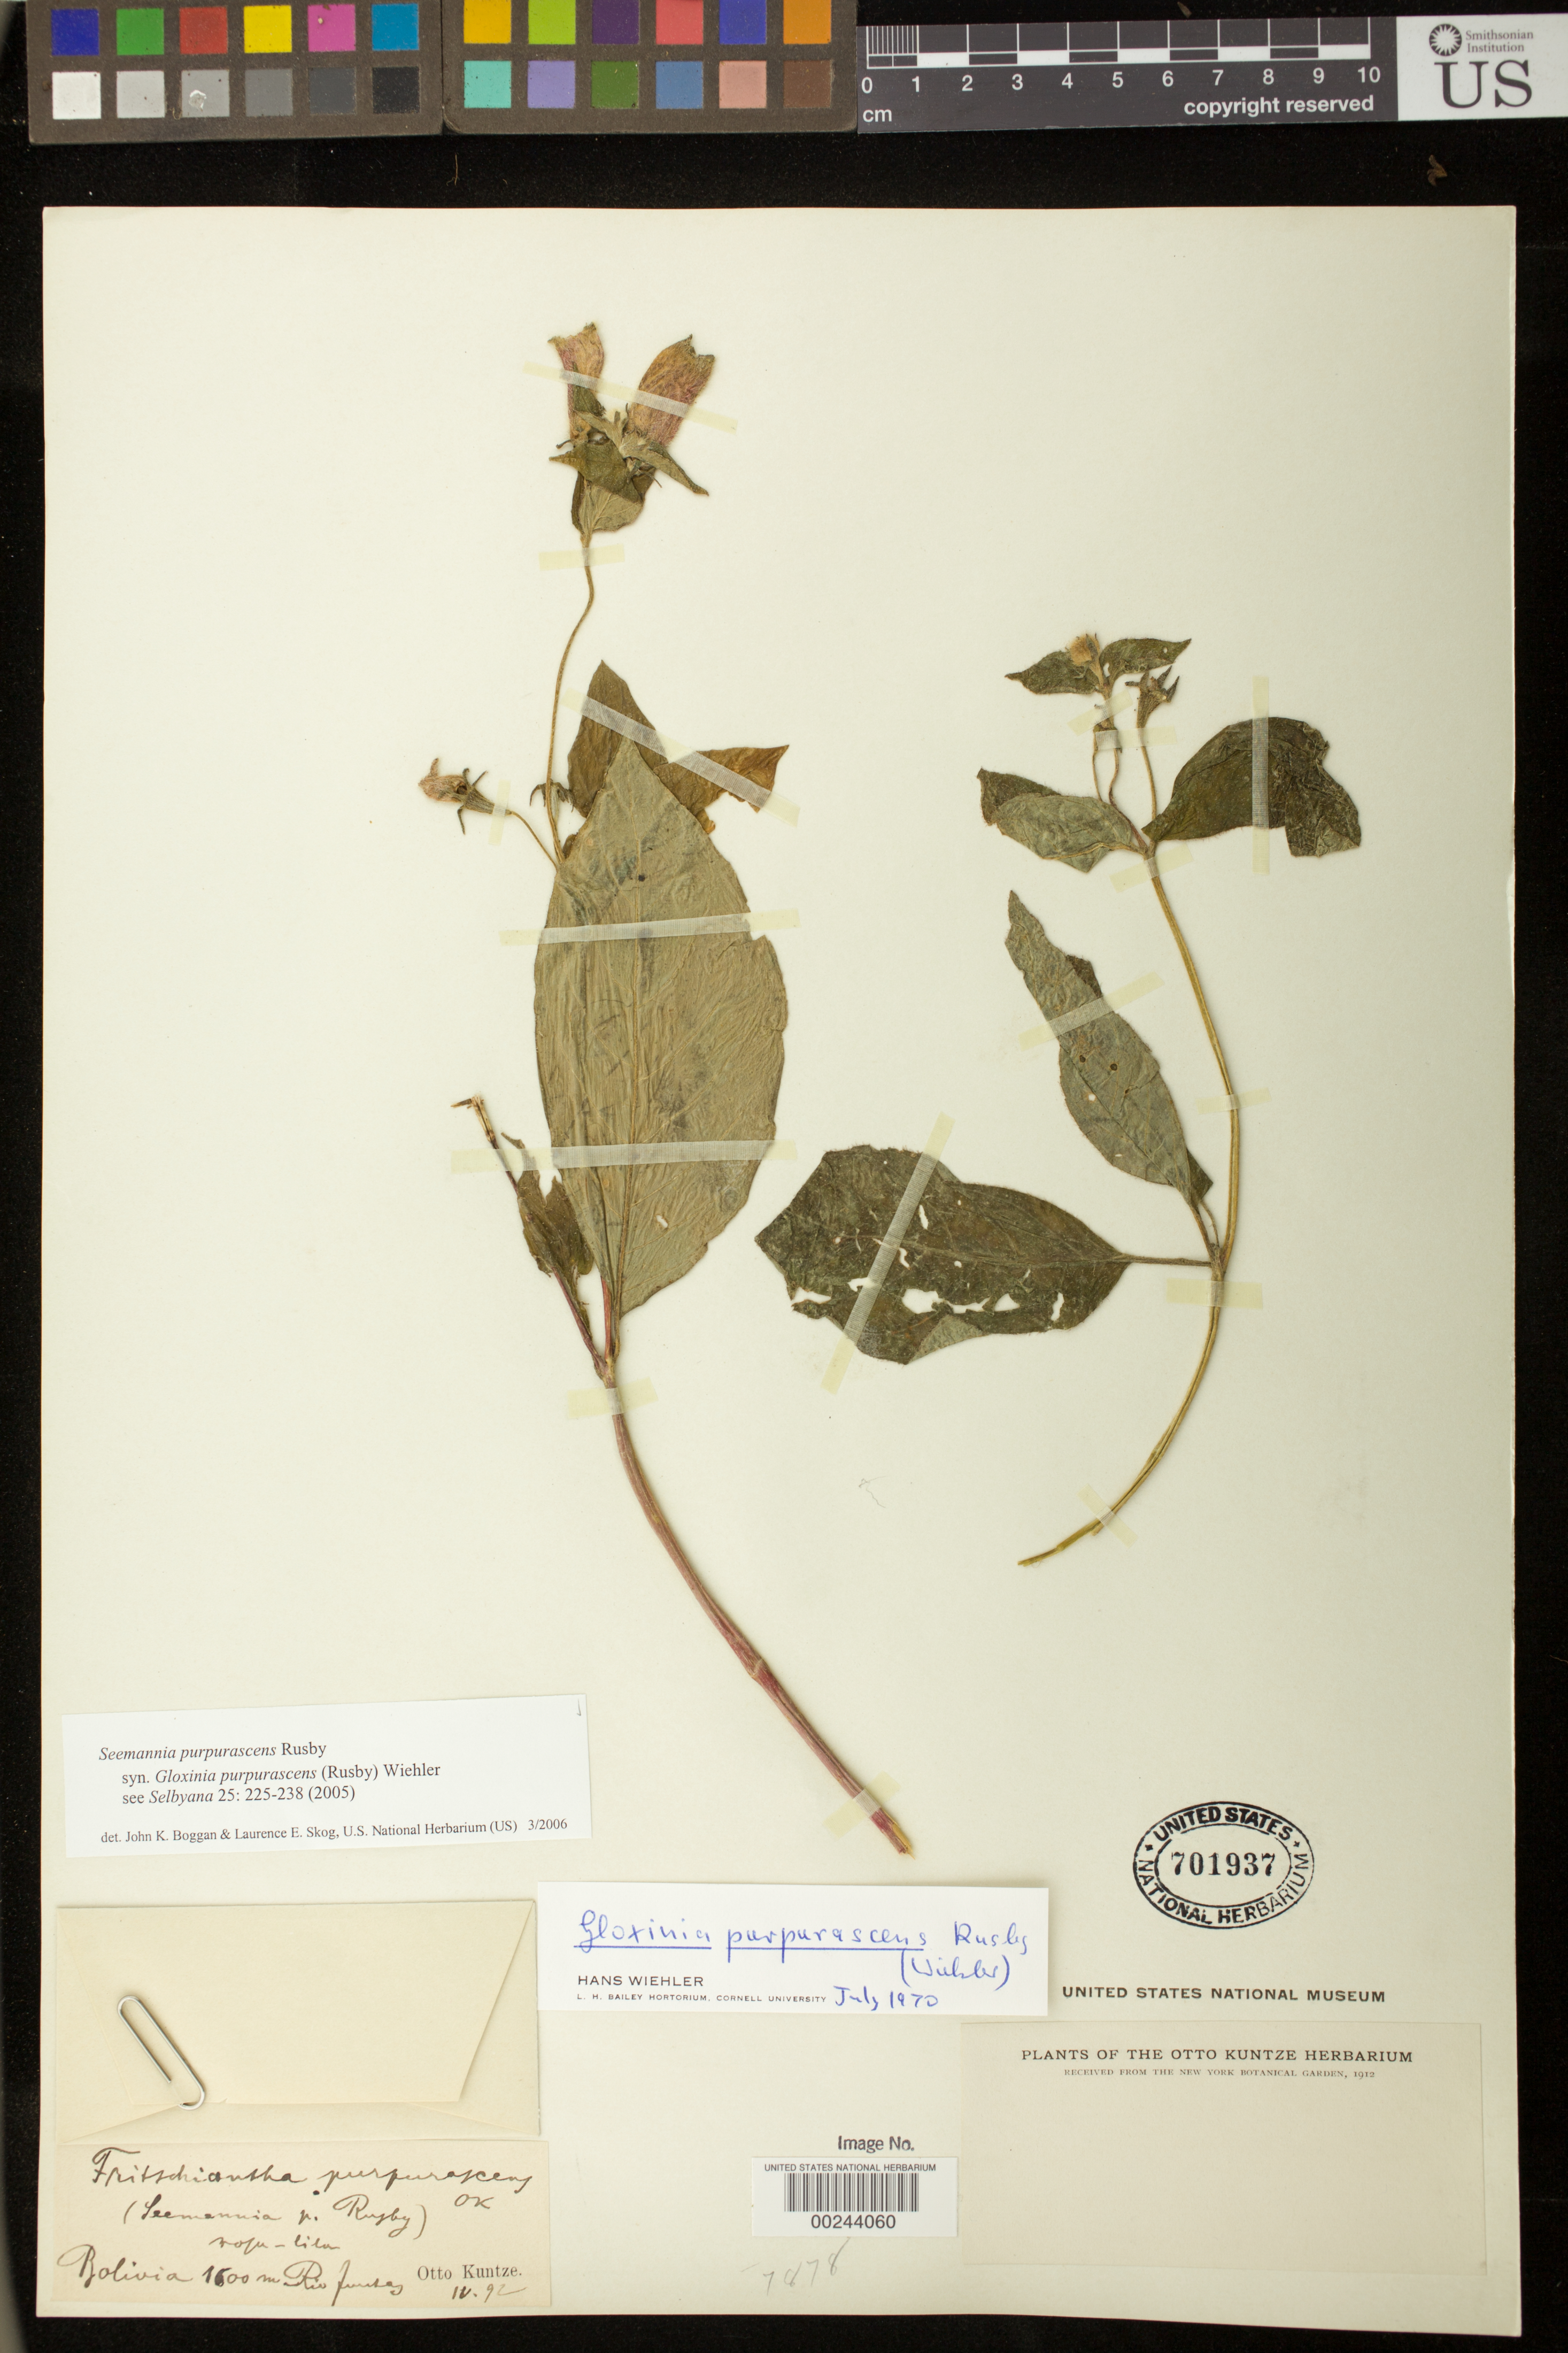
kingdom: Plantae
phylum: Tracheophyta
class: Magnoliopsida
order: Lamiales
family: Gesneriaceae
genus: Seemannia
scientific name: Seemannia purpurascens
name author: Rusby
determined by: Boggan, J. K.; Skog, L. E.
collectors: C.E.O. Kuntze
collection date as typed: Apr 1892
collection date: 1892-04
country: Bolivia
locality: Rio Juntas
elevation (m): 1600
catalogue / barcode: US 701937